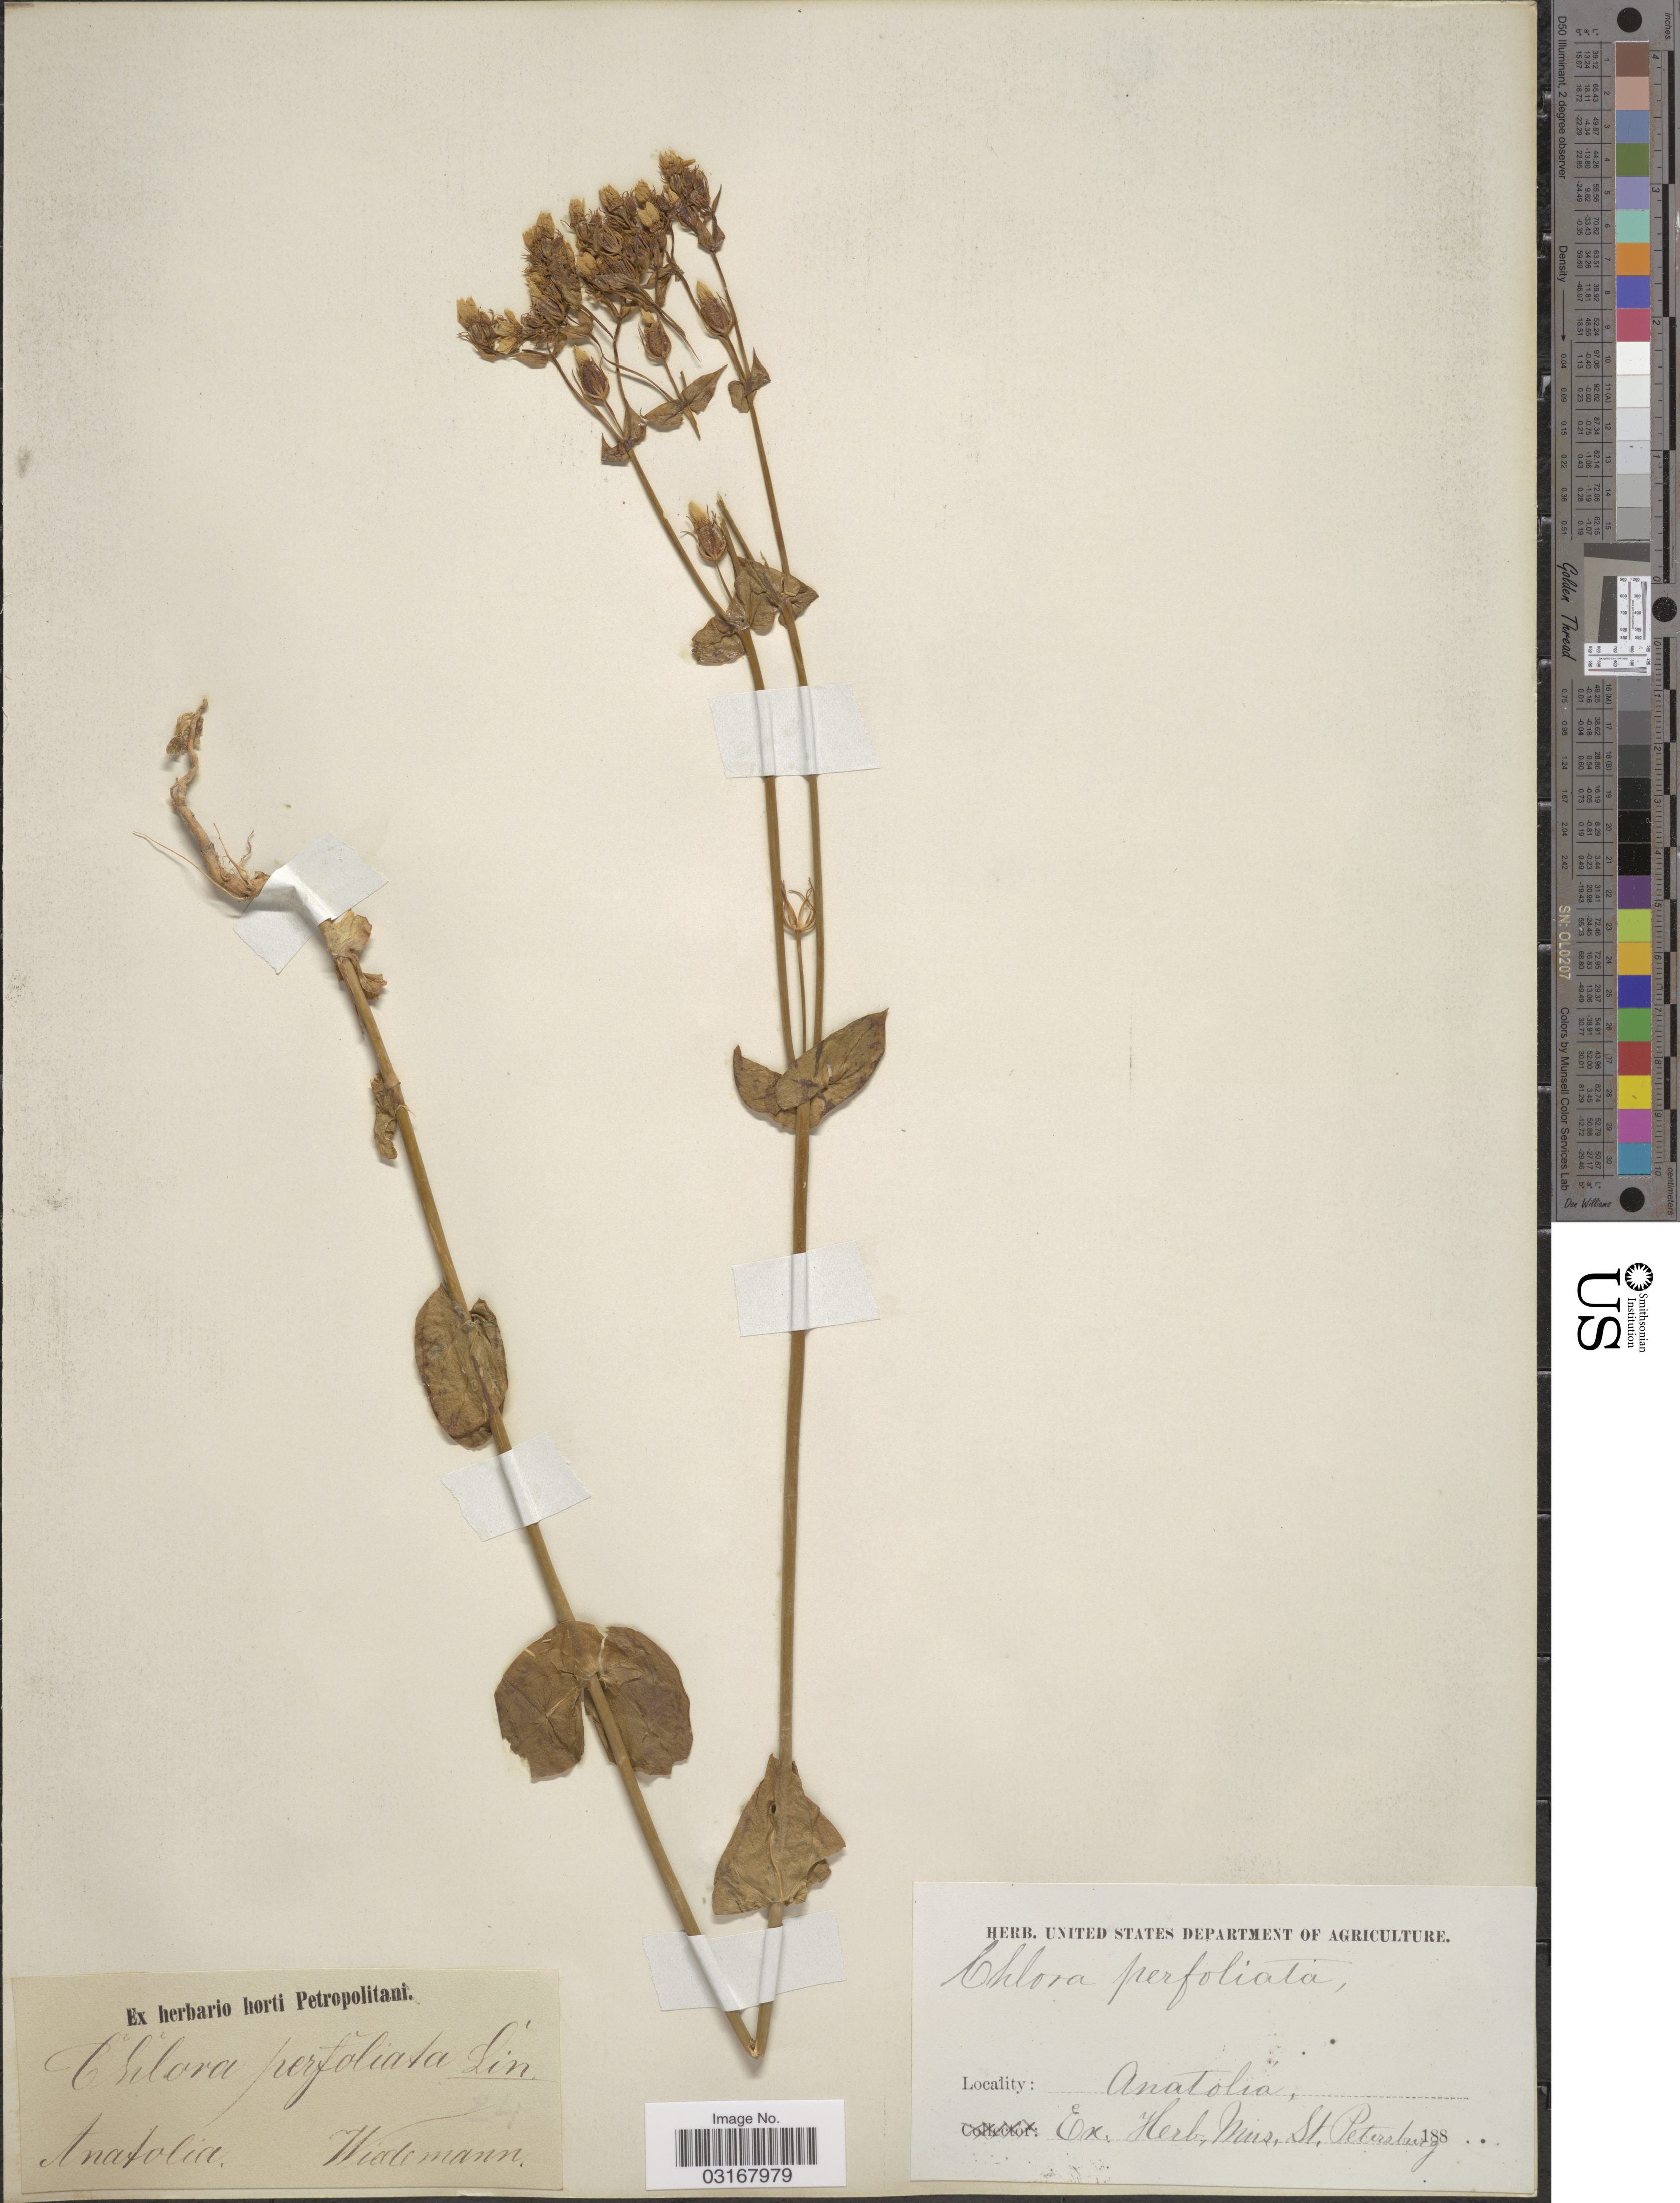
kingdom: Plantae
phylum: Tracheophyta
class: Magnoliopsida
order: Gentianales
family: Gentianaceae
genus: Chlora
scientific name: Chlora perfoliata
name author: (L.) L.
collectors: Wiedemann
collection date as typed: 188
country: Turkey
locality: Anatolia.